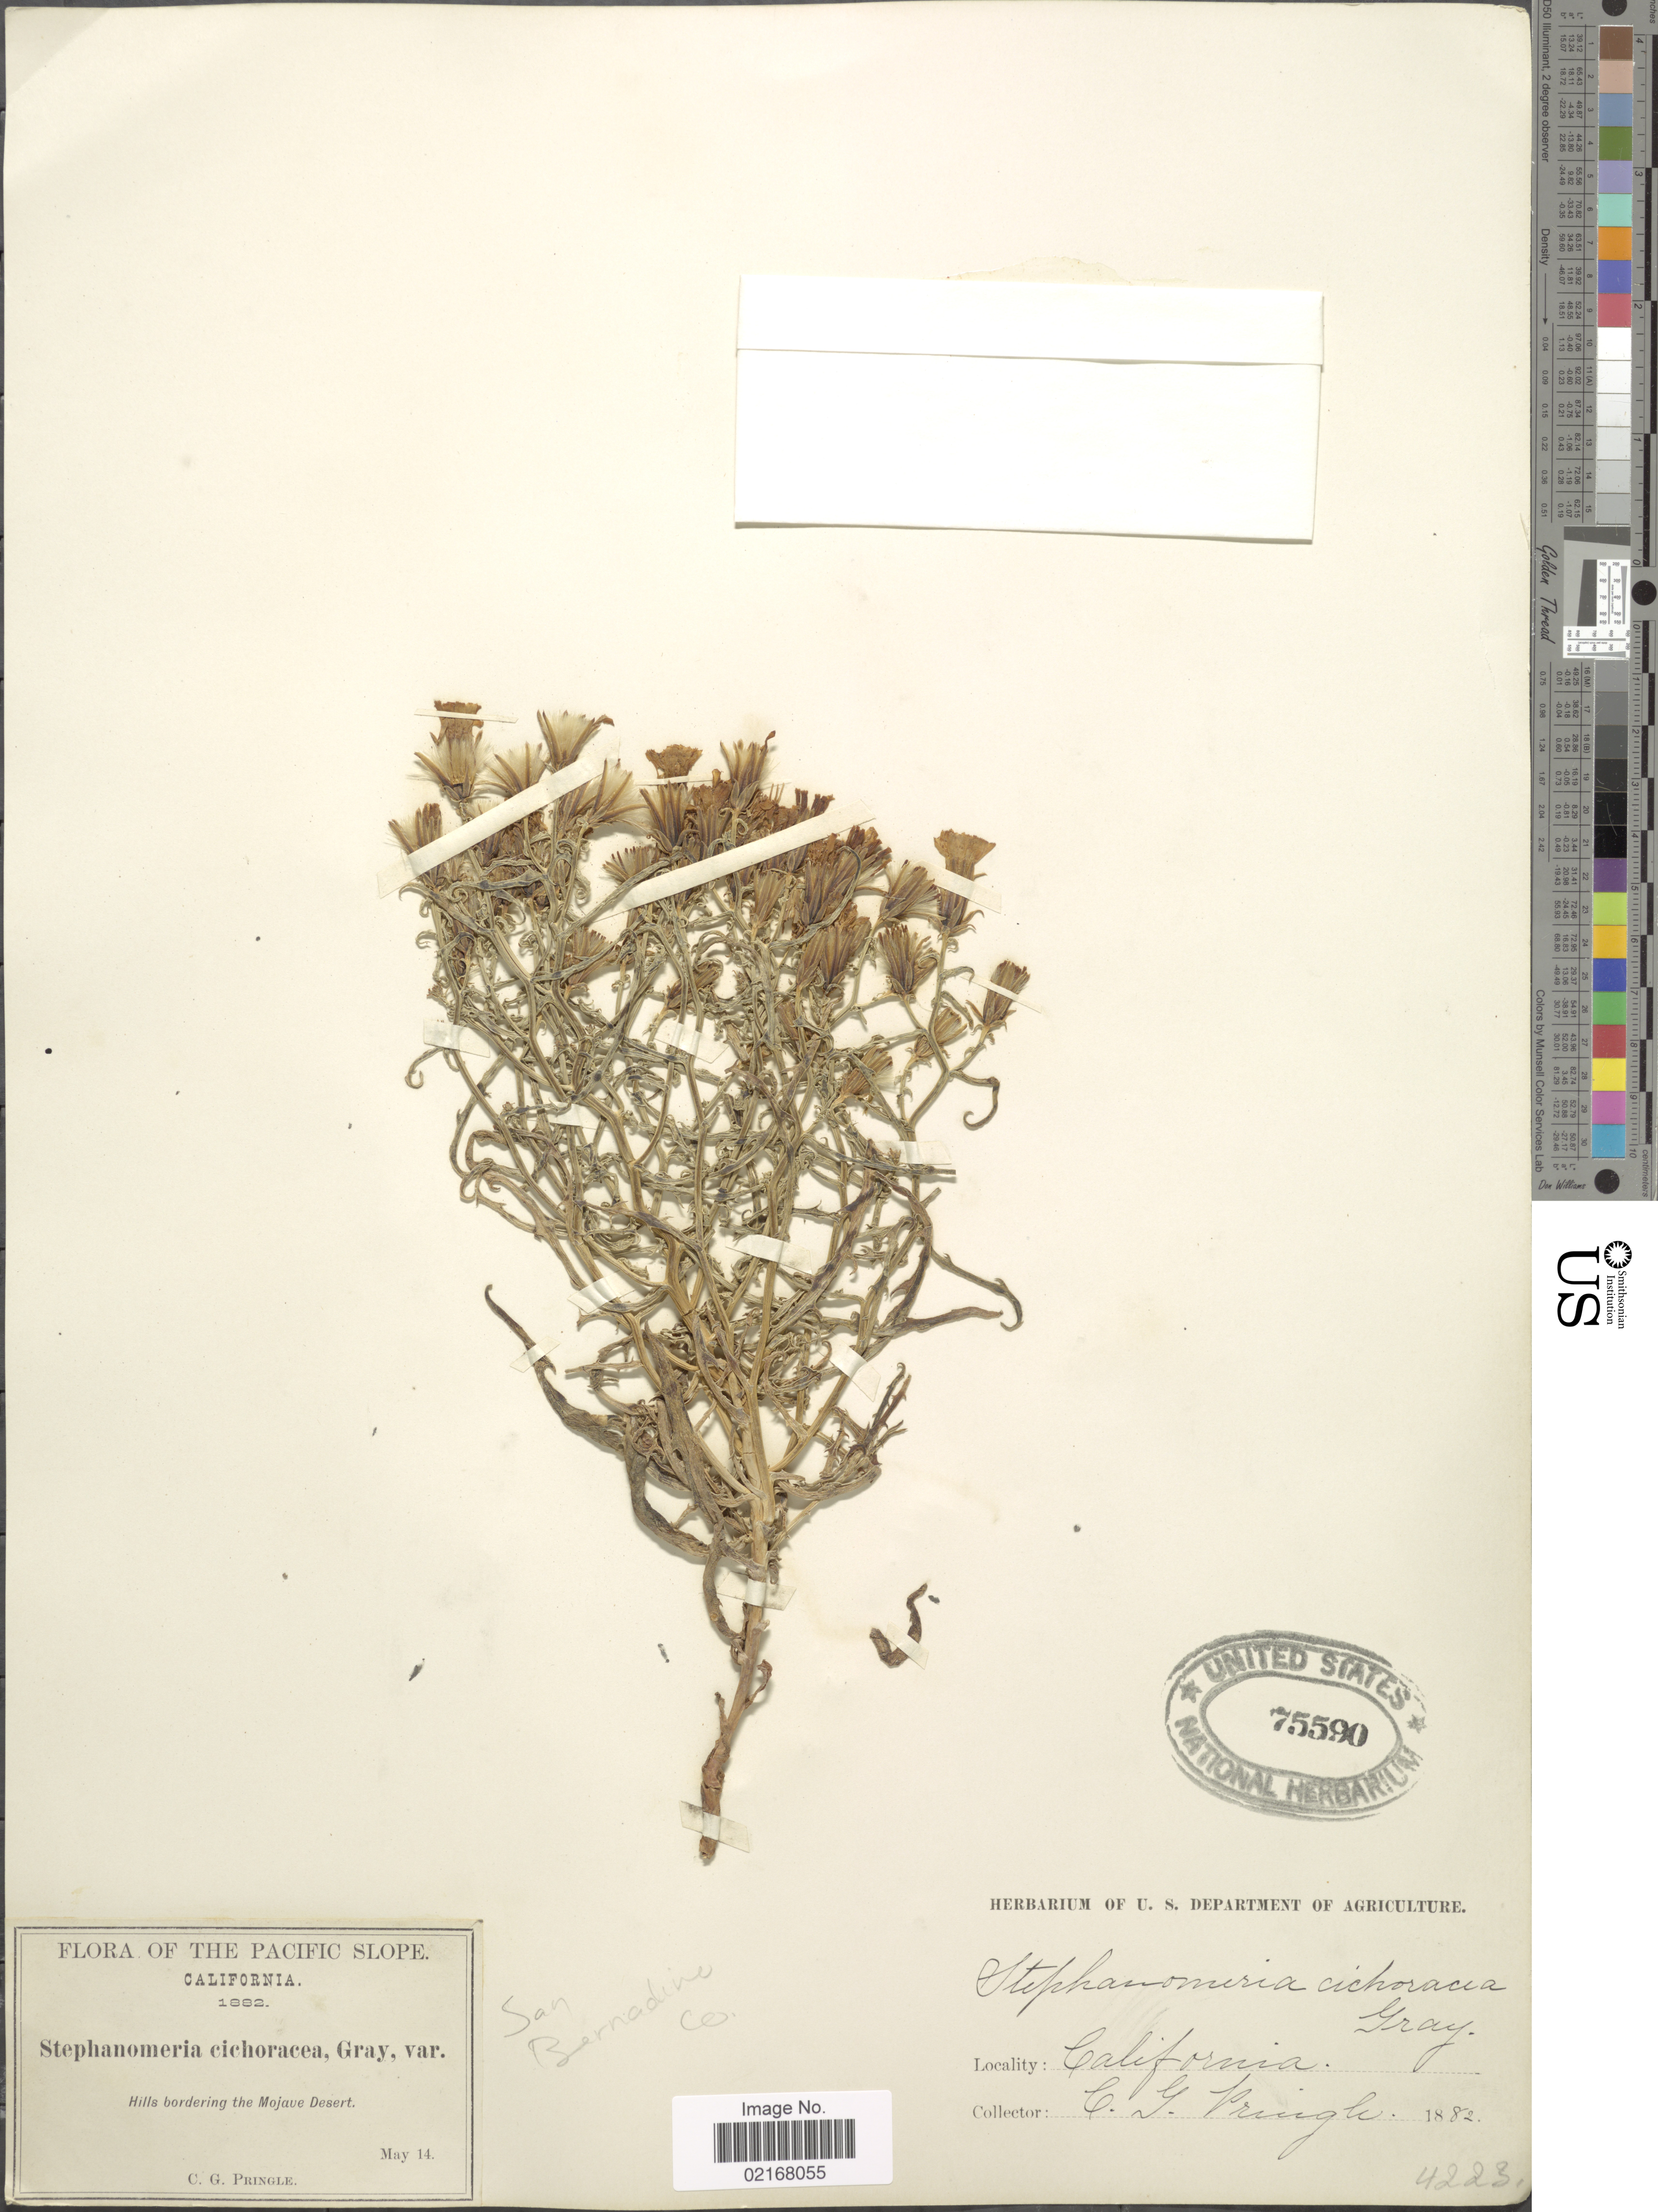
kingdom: Plantae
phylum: Tracheophyta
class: Magnoliopsida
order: Asterales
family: Asteraceae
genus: Stephanomeria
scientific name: Stephanomeria cichoriacea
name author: A. Gray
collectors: C. G. Pringle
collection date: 1882-05-14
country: United States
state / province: California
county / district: San Bernardino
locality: Pacific Slope. California. Hills bordering the Mojave Desert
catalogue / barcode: US 75590